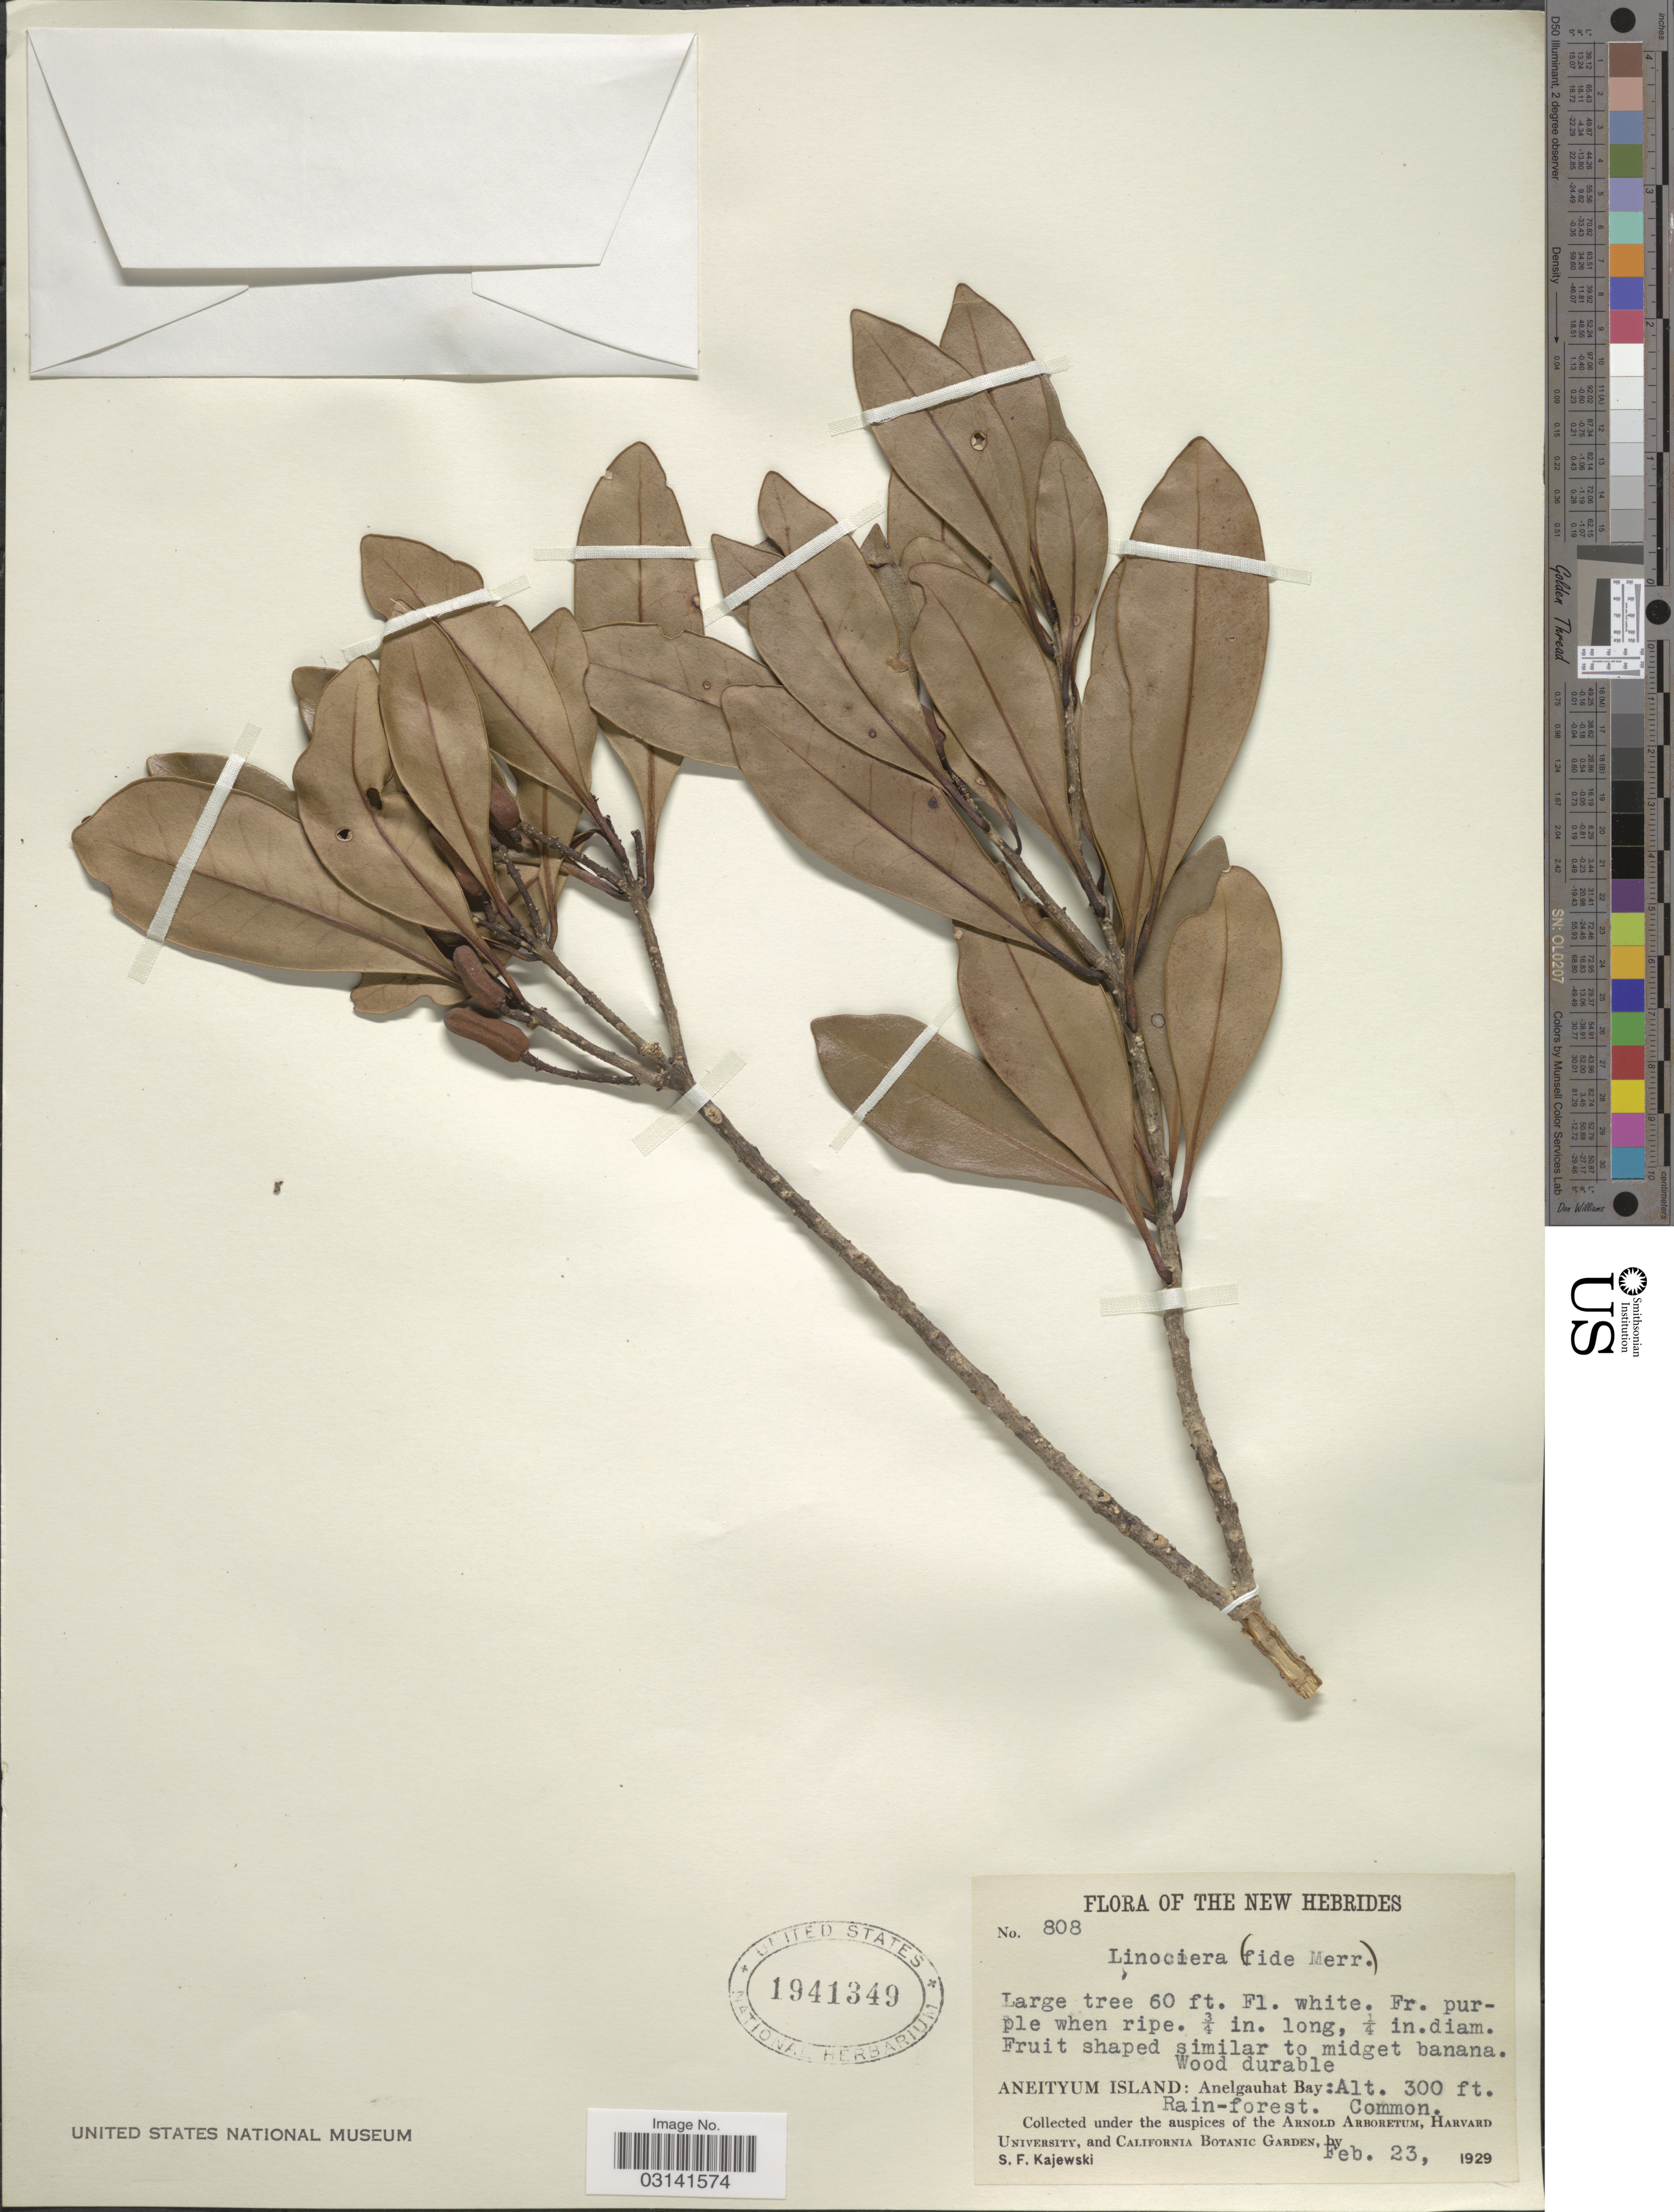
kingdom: Plantae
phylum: Tracheophyta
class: Magnoliopsida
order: Lamiales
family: Oleaceae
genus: Linociera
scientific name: Linociera sp.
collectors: S. Kajewski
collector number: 808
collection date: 1929-02-23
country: Vanuatu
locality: The New Hebrides. Aneityum Island: Anelgauhat Bay.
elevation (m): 91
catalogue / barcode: US 1941349